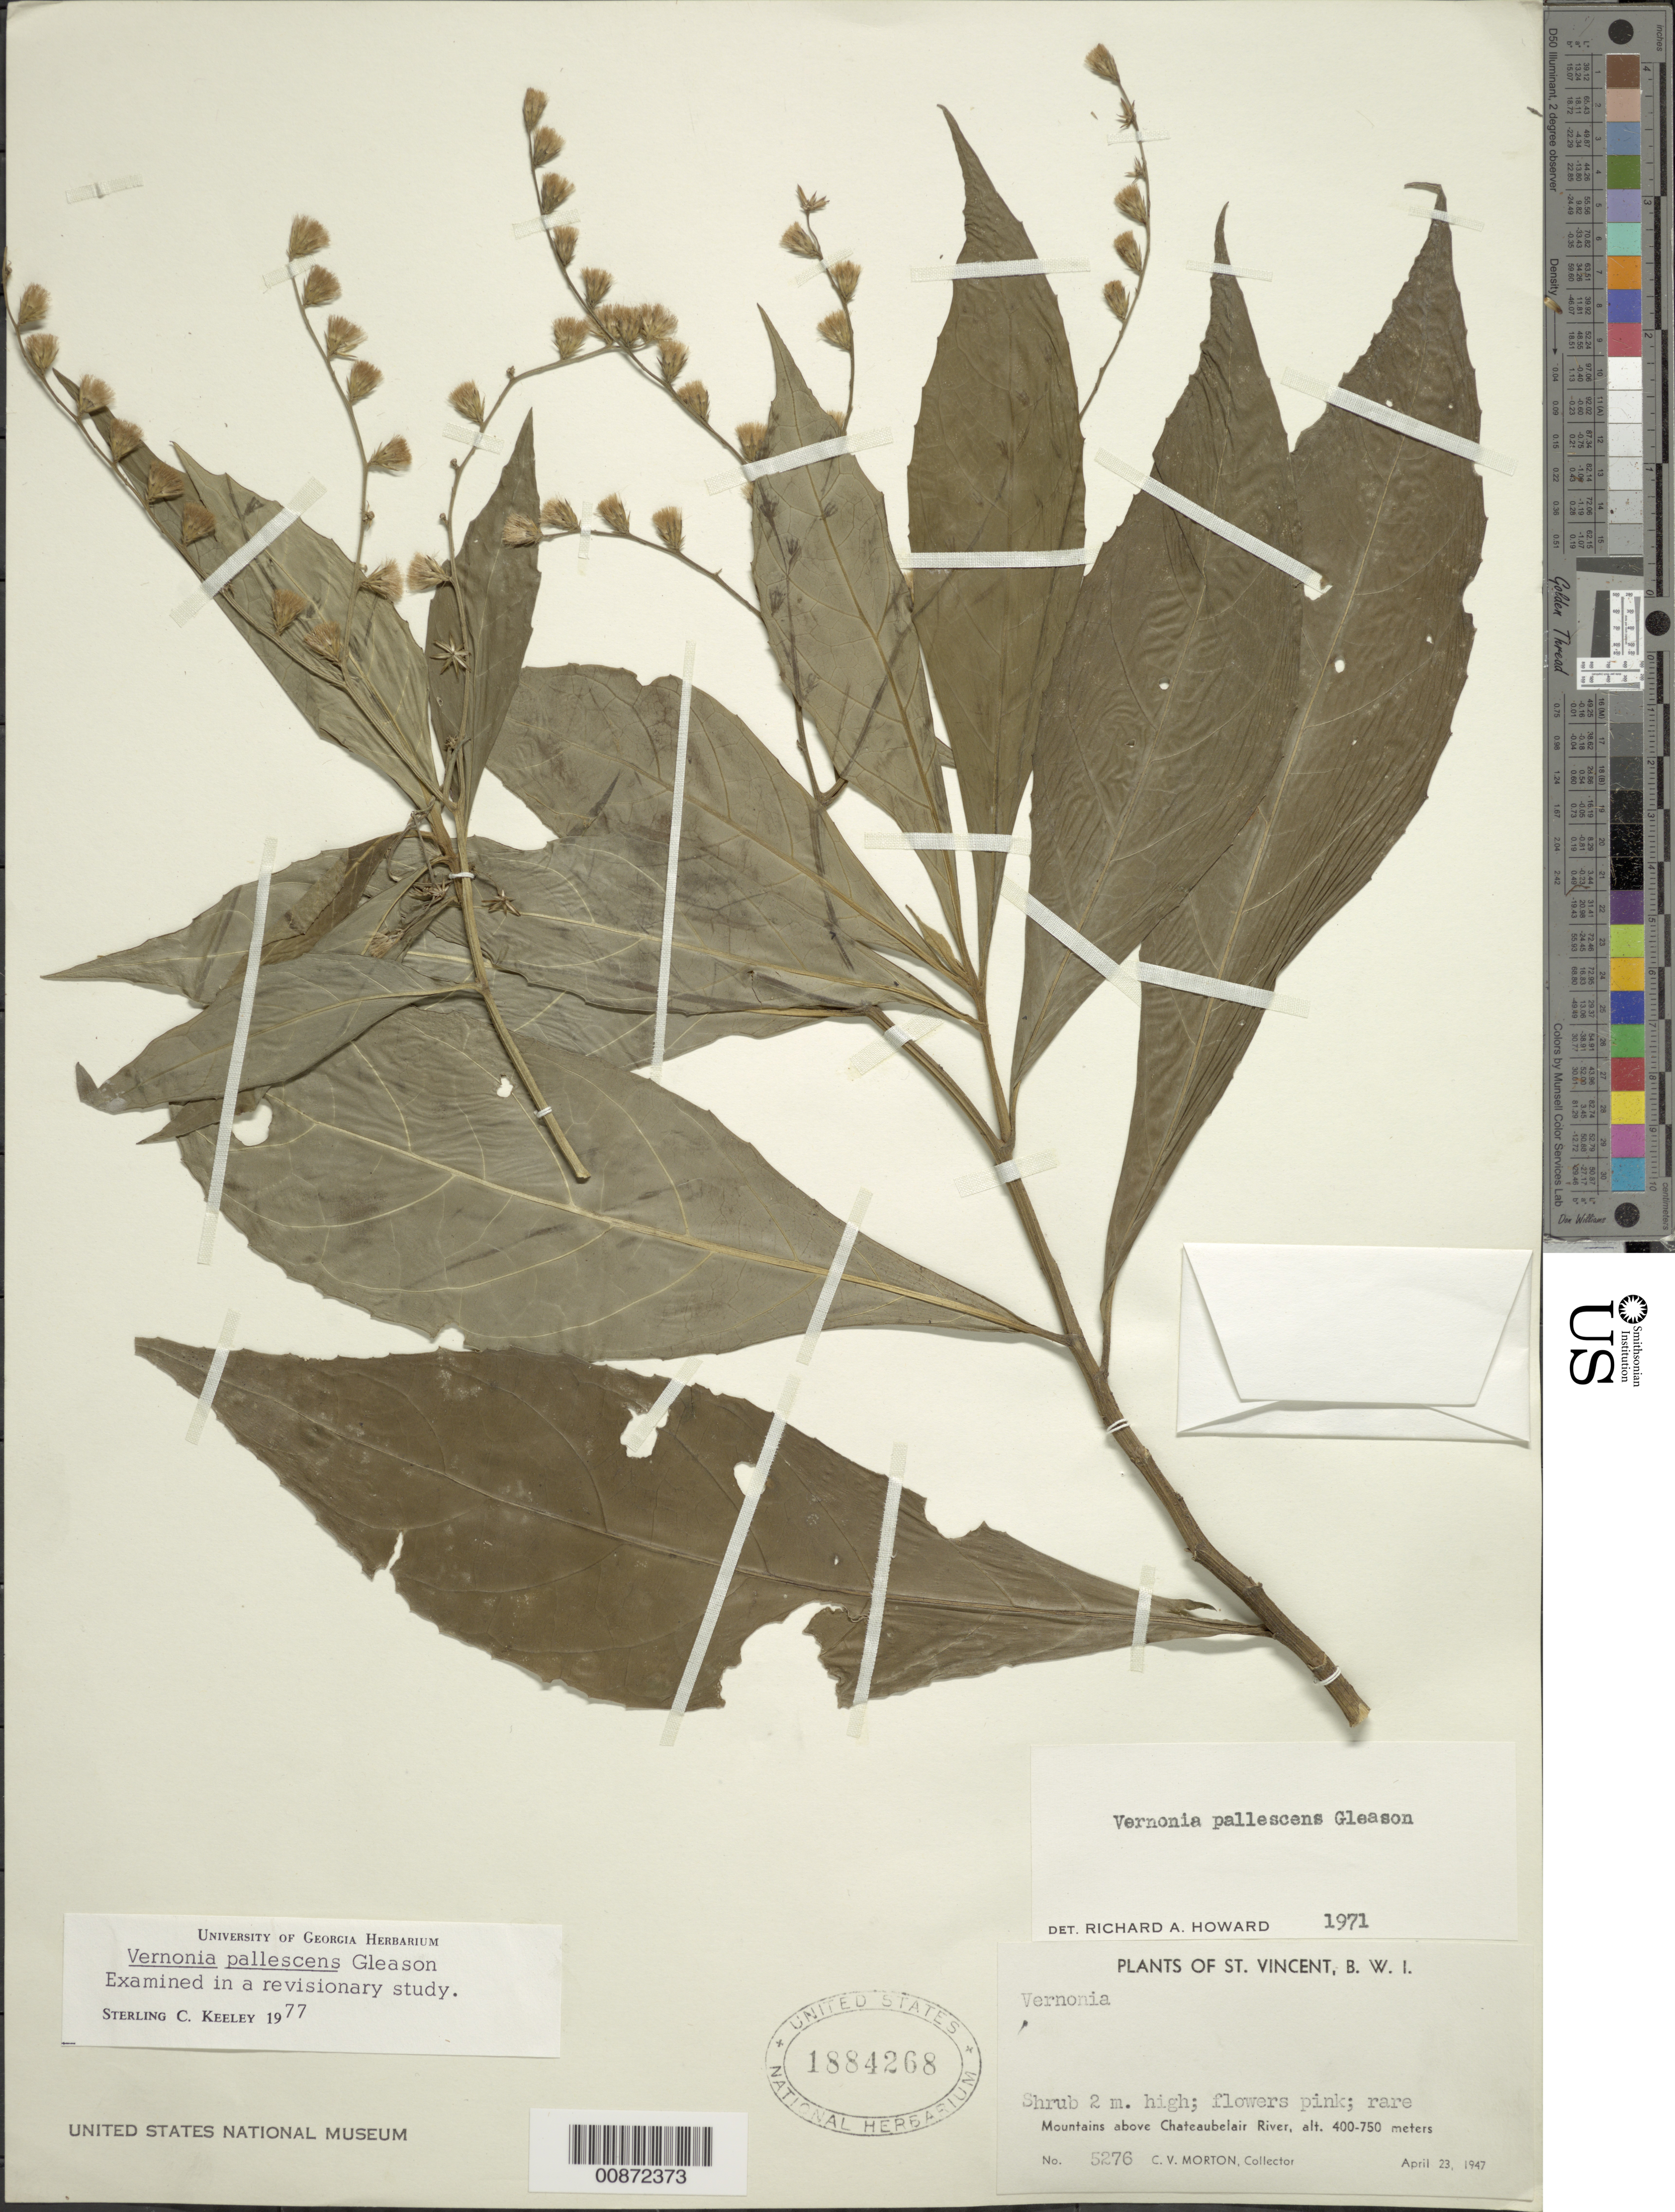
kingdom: Plantae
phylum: Tracheophyta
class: Magnoliopsida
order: Asterales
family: Asteraceae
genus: Lepidaploa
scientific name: Lepidaploa pallescens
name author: (Gleason) H. Rob.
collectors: C. V. Morton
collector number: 5276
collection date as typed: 23 Apr 1947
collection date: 1947-04-23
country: St. Vincent - Grenadines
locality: Mountains above Chateaubelair River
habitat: Montane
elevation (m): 400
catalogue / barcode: US 1884268